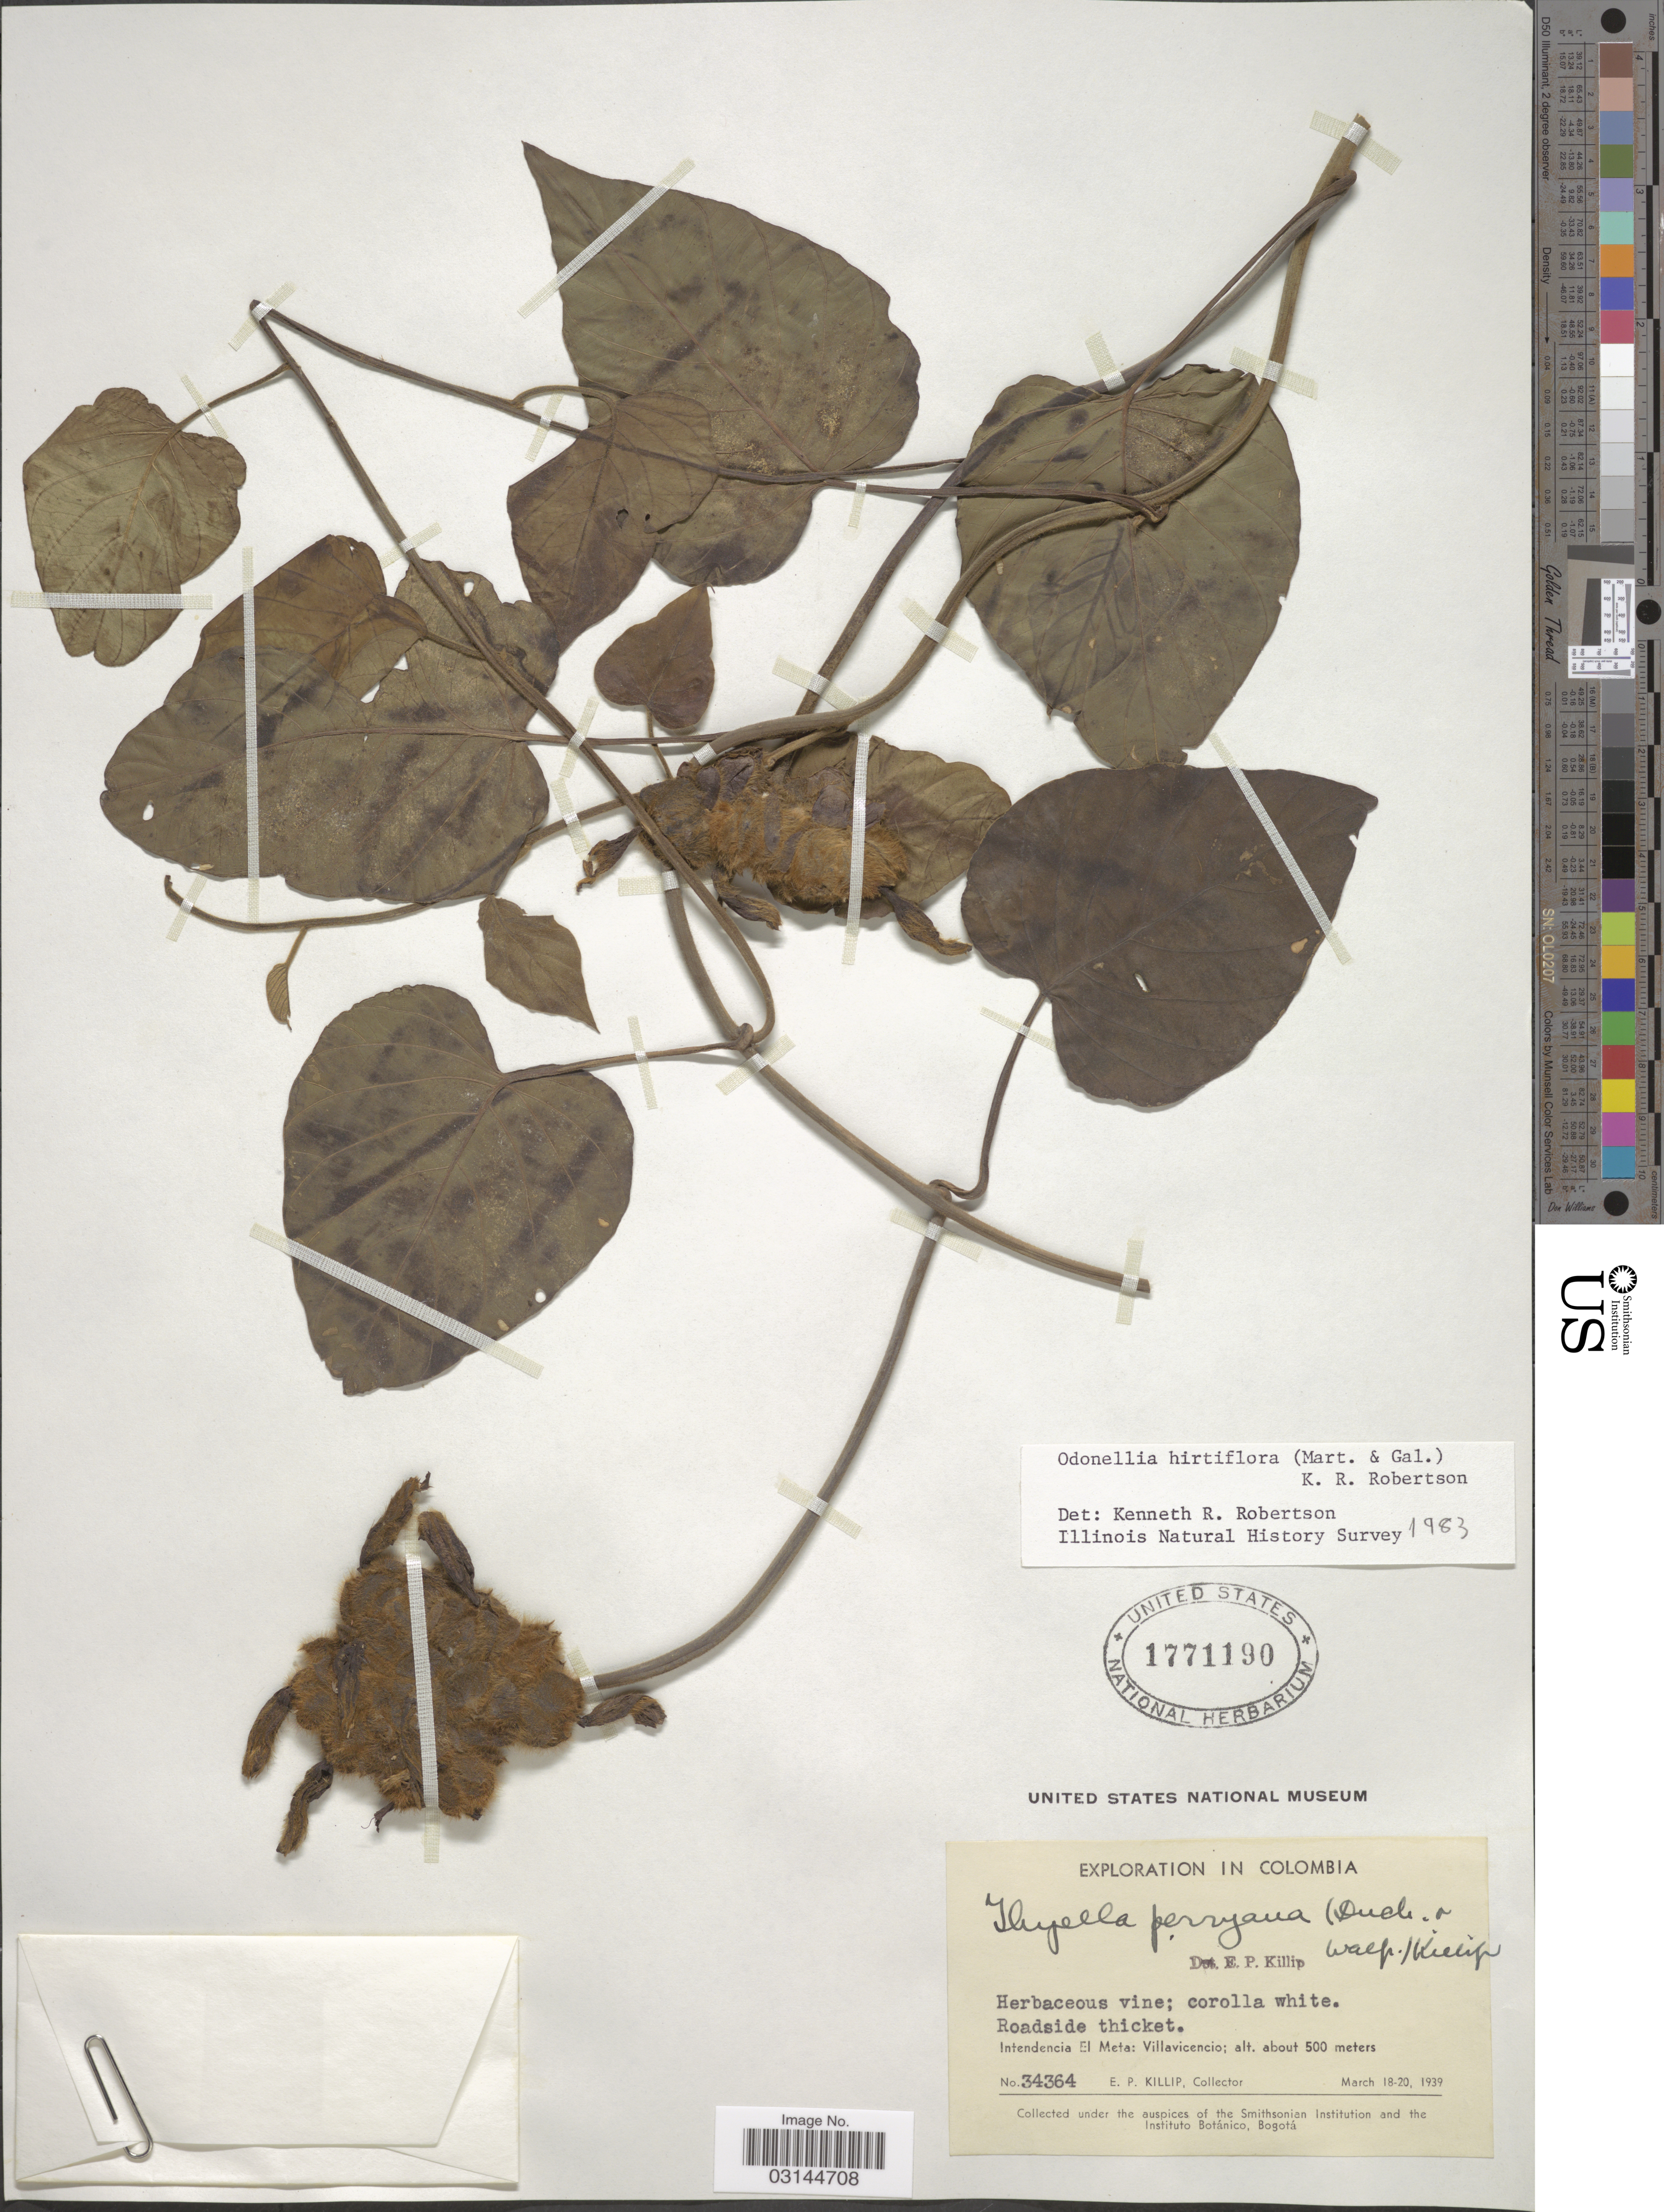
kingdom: Plantae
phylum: Tracheophyta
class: Magnoliopsida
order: Solanales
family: Convolvulaceae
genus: Odonellia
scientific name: Odonellia hirtiflora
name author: (M. Martens & Galeotti) K.R. Robertson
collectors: E. P. Killip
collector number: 34364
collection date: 1939-03-18/1939-03-20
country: Colombia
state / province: Meta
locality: Intendencia El Meta: Villavicencio.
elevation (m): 500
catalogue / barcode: US 1771190